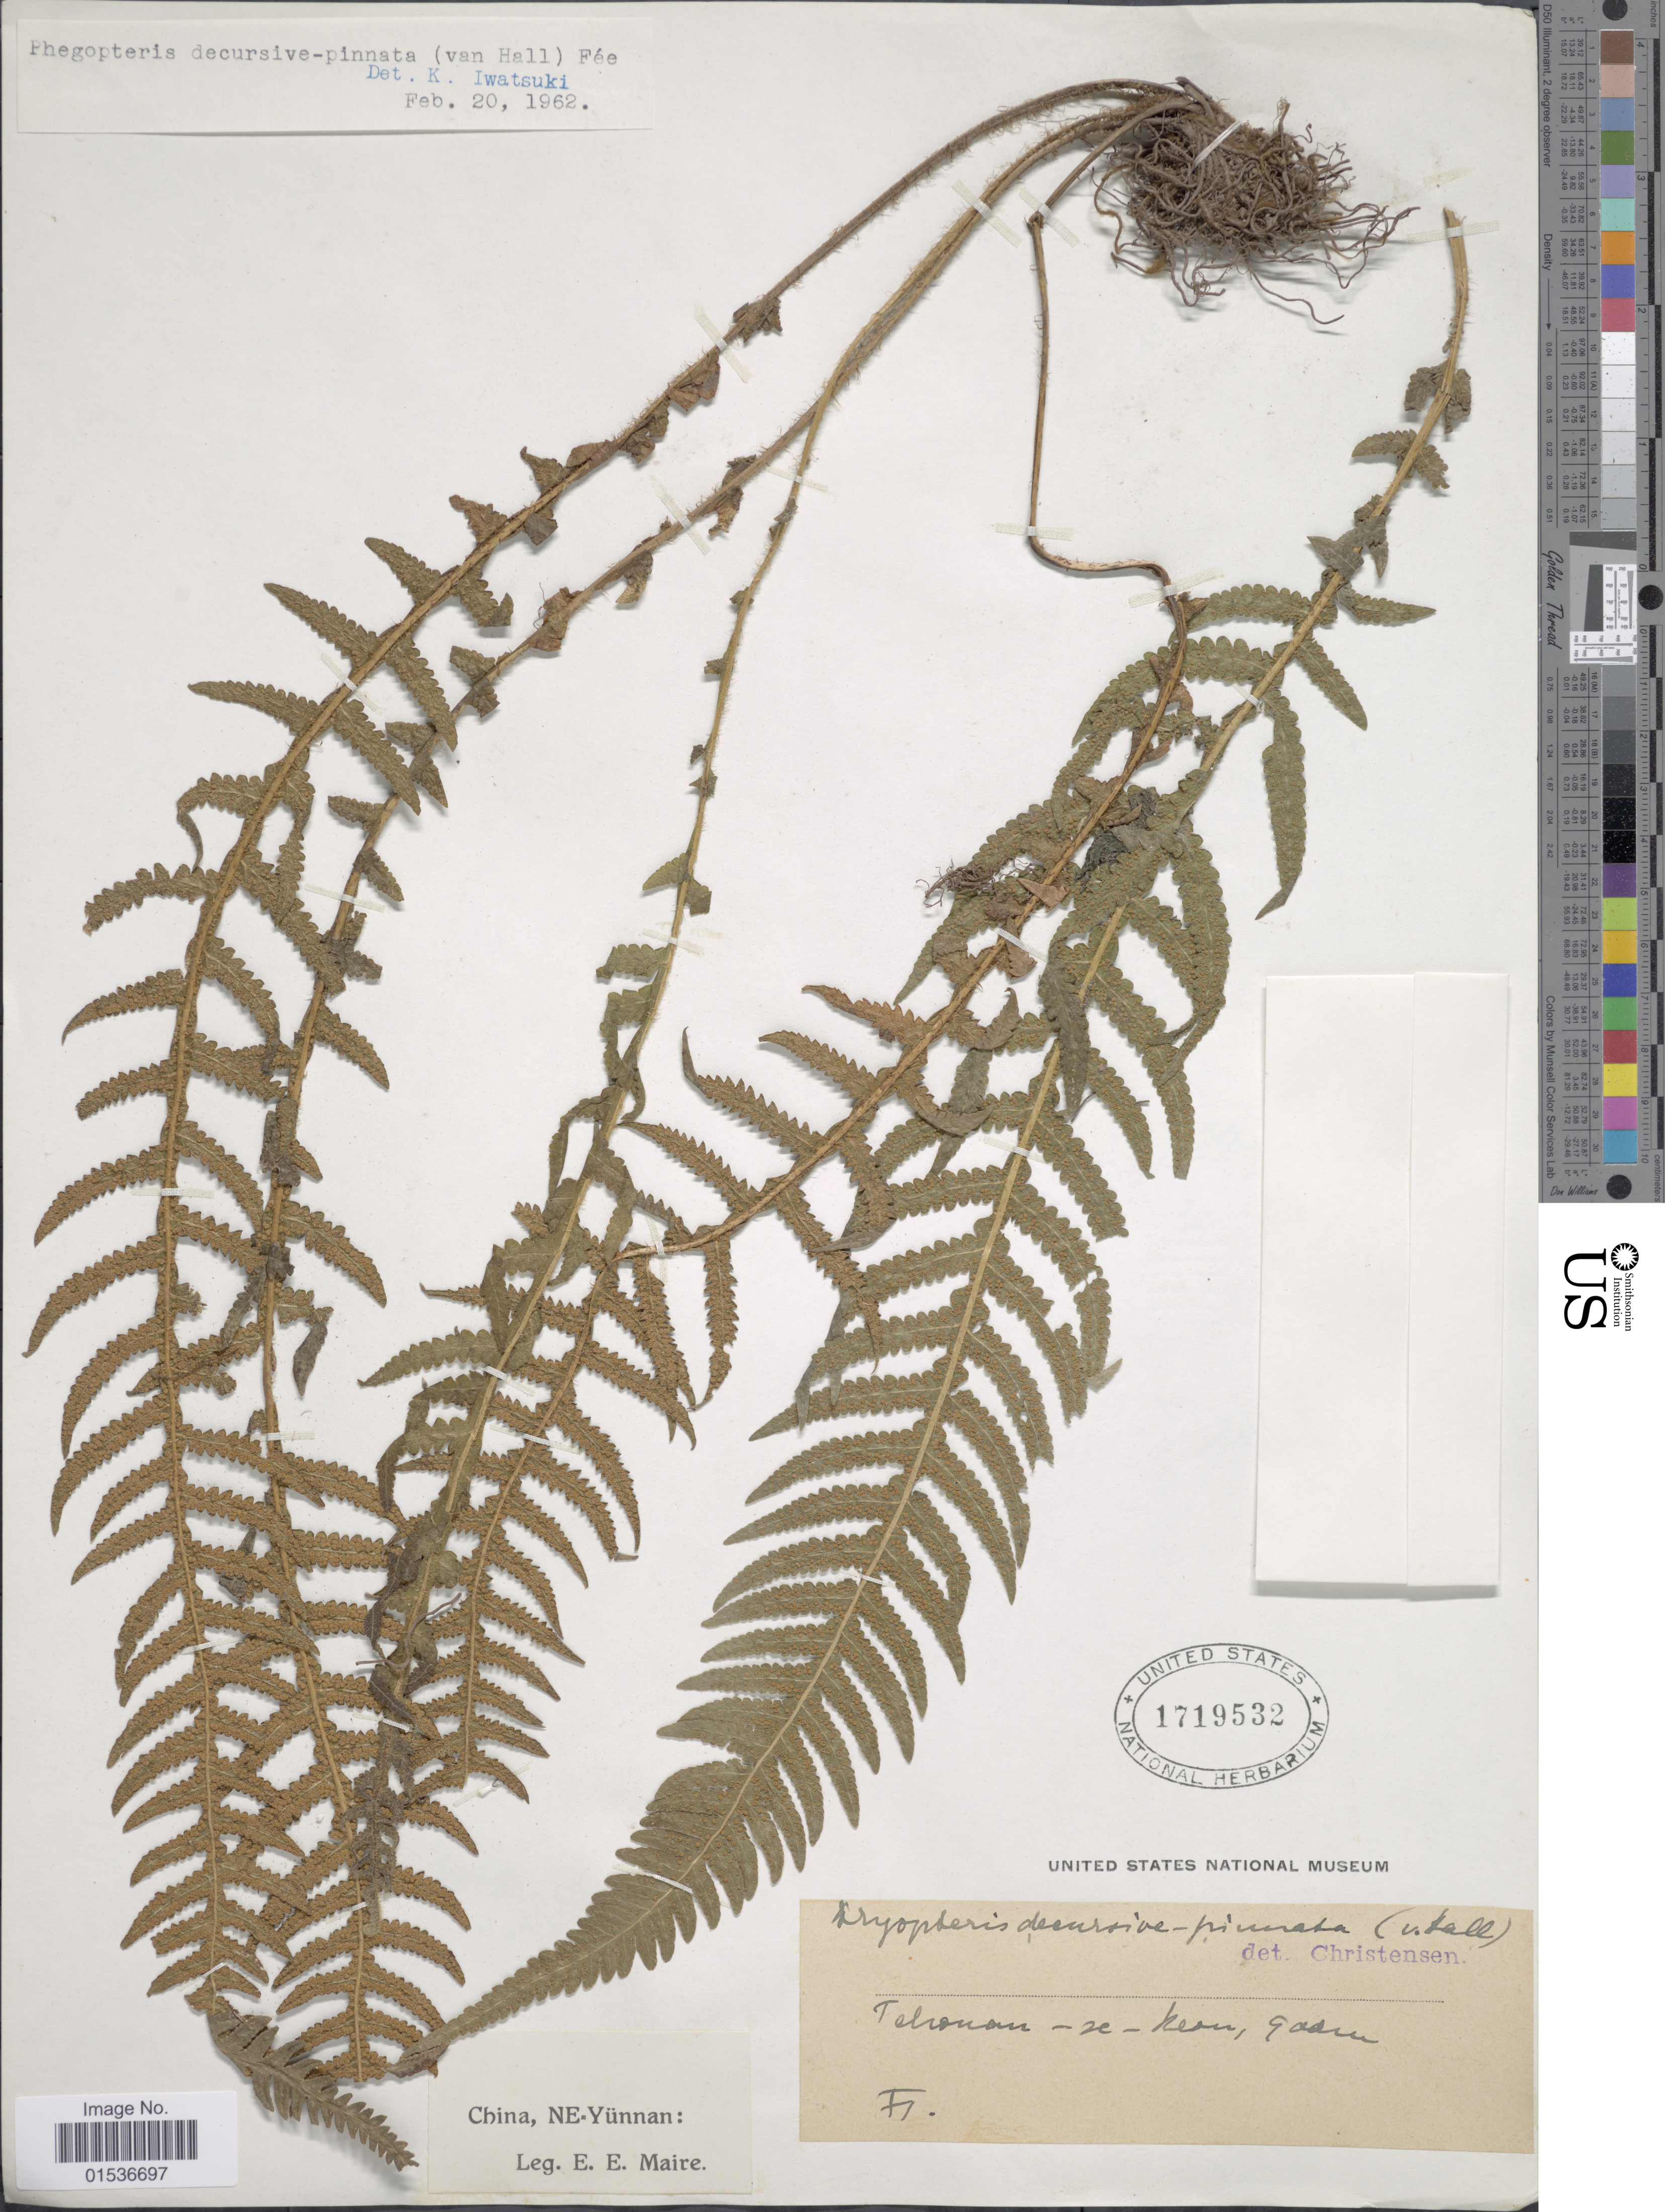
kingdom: Plantae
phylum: Tracheophyta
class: Polypodiopsida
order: Polypodiales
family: Thelypteridaceae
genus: Phegopteris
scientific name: Phegopteris decursivepinnata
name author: (H.C. Hall) Fée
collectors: E. E. Maire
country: China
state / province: Yunnan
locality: China, NE-Yunnan.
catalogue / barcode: US 1719532